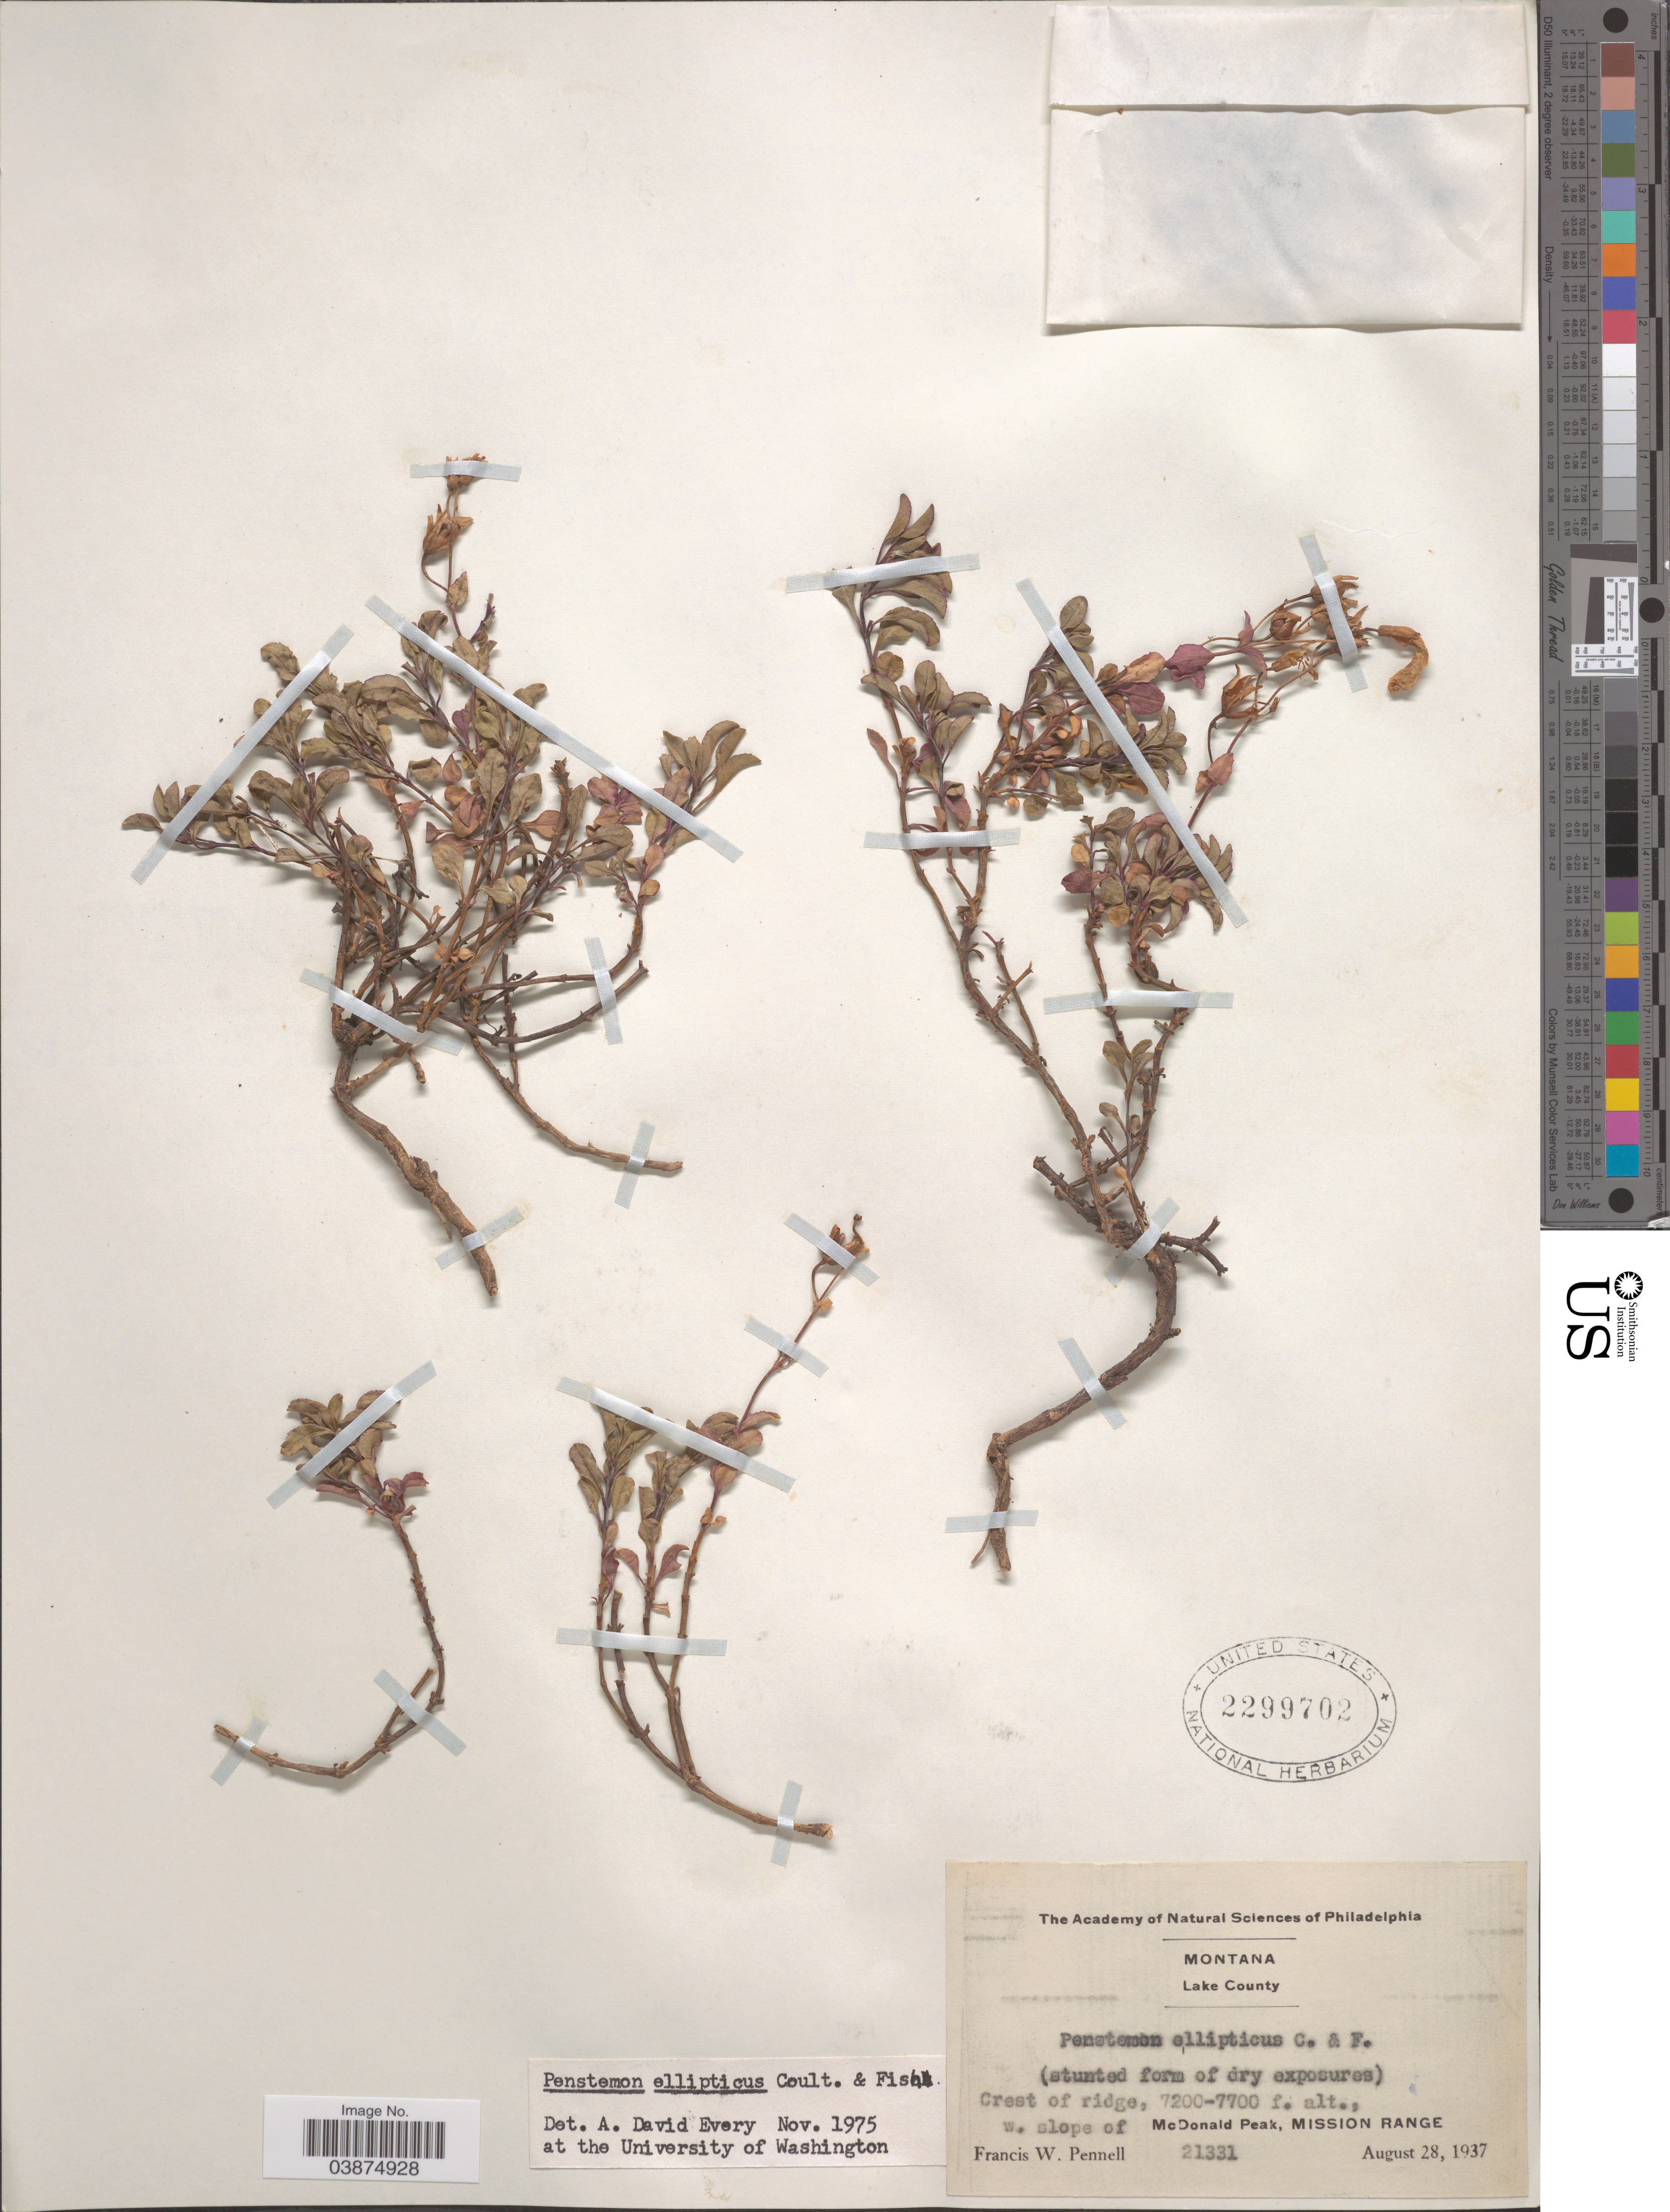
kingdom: Plantae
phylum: Tracheophyta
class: Magnoliopsida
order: Lamiales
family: Plantaginaceae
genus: Penstemon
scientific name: Penstemon ellipticus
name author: Greene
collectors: F. W. Pennell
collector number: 21331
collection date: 1937-08-28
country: United States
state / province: Montana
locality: Lake County. W. slopes of McDonald Peak, Mission Range.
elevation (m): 2195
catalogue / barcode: US 2299702